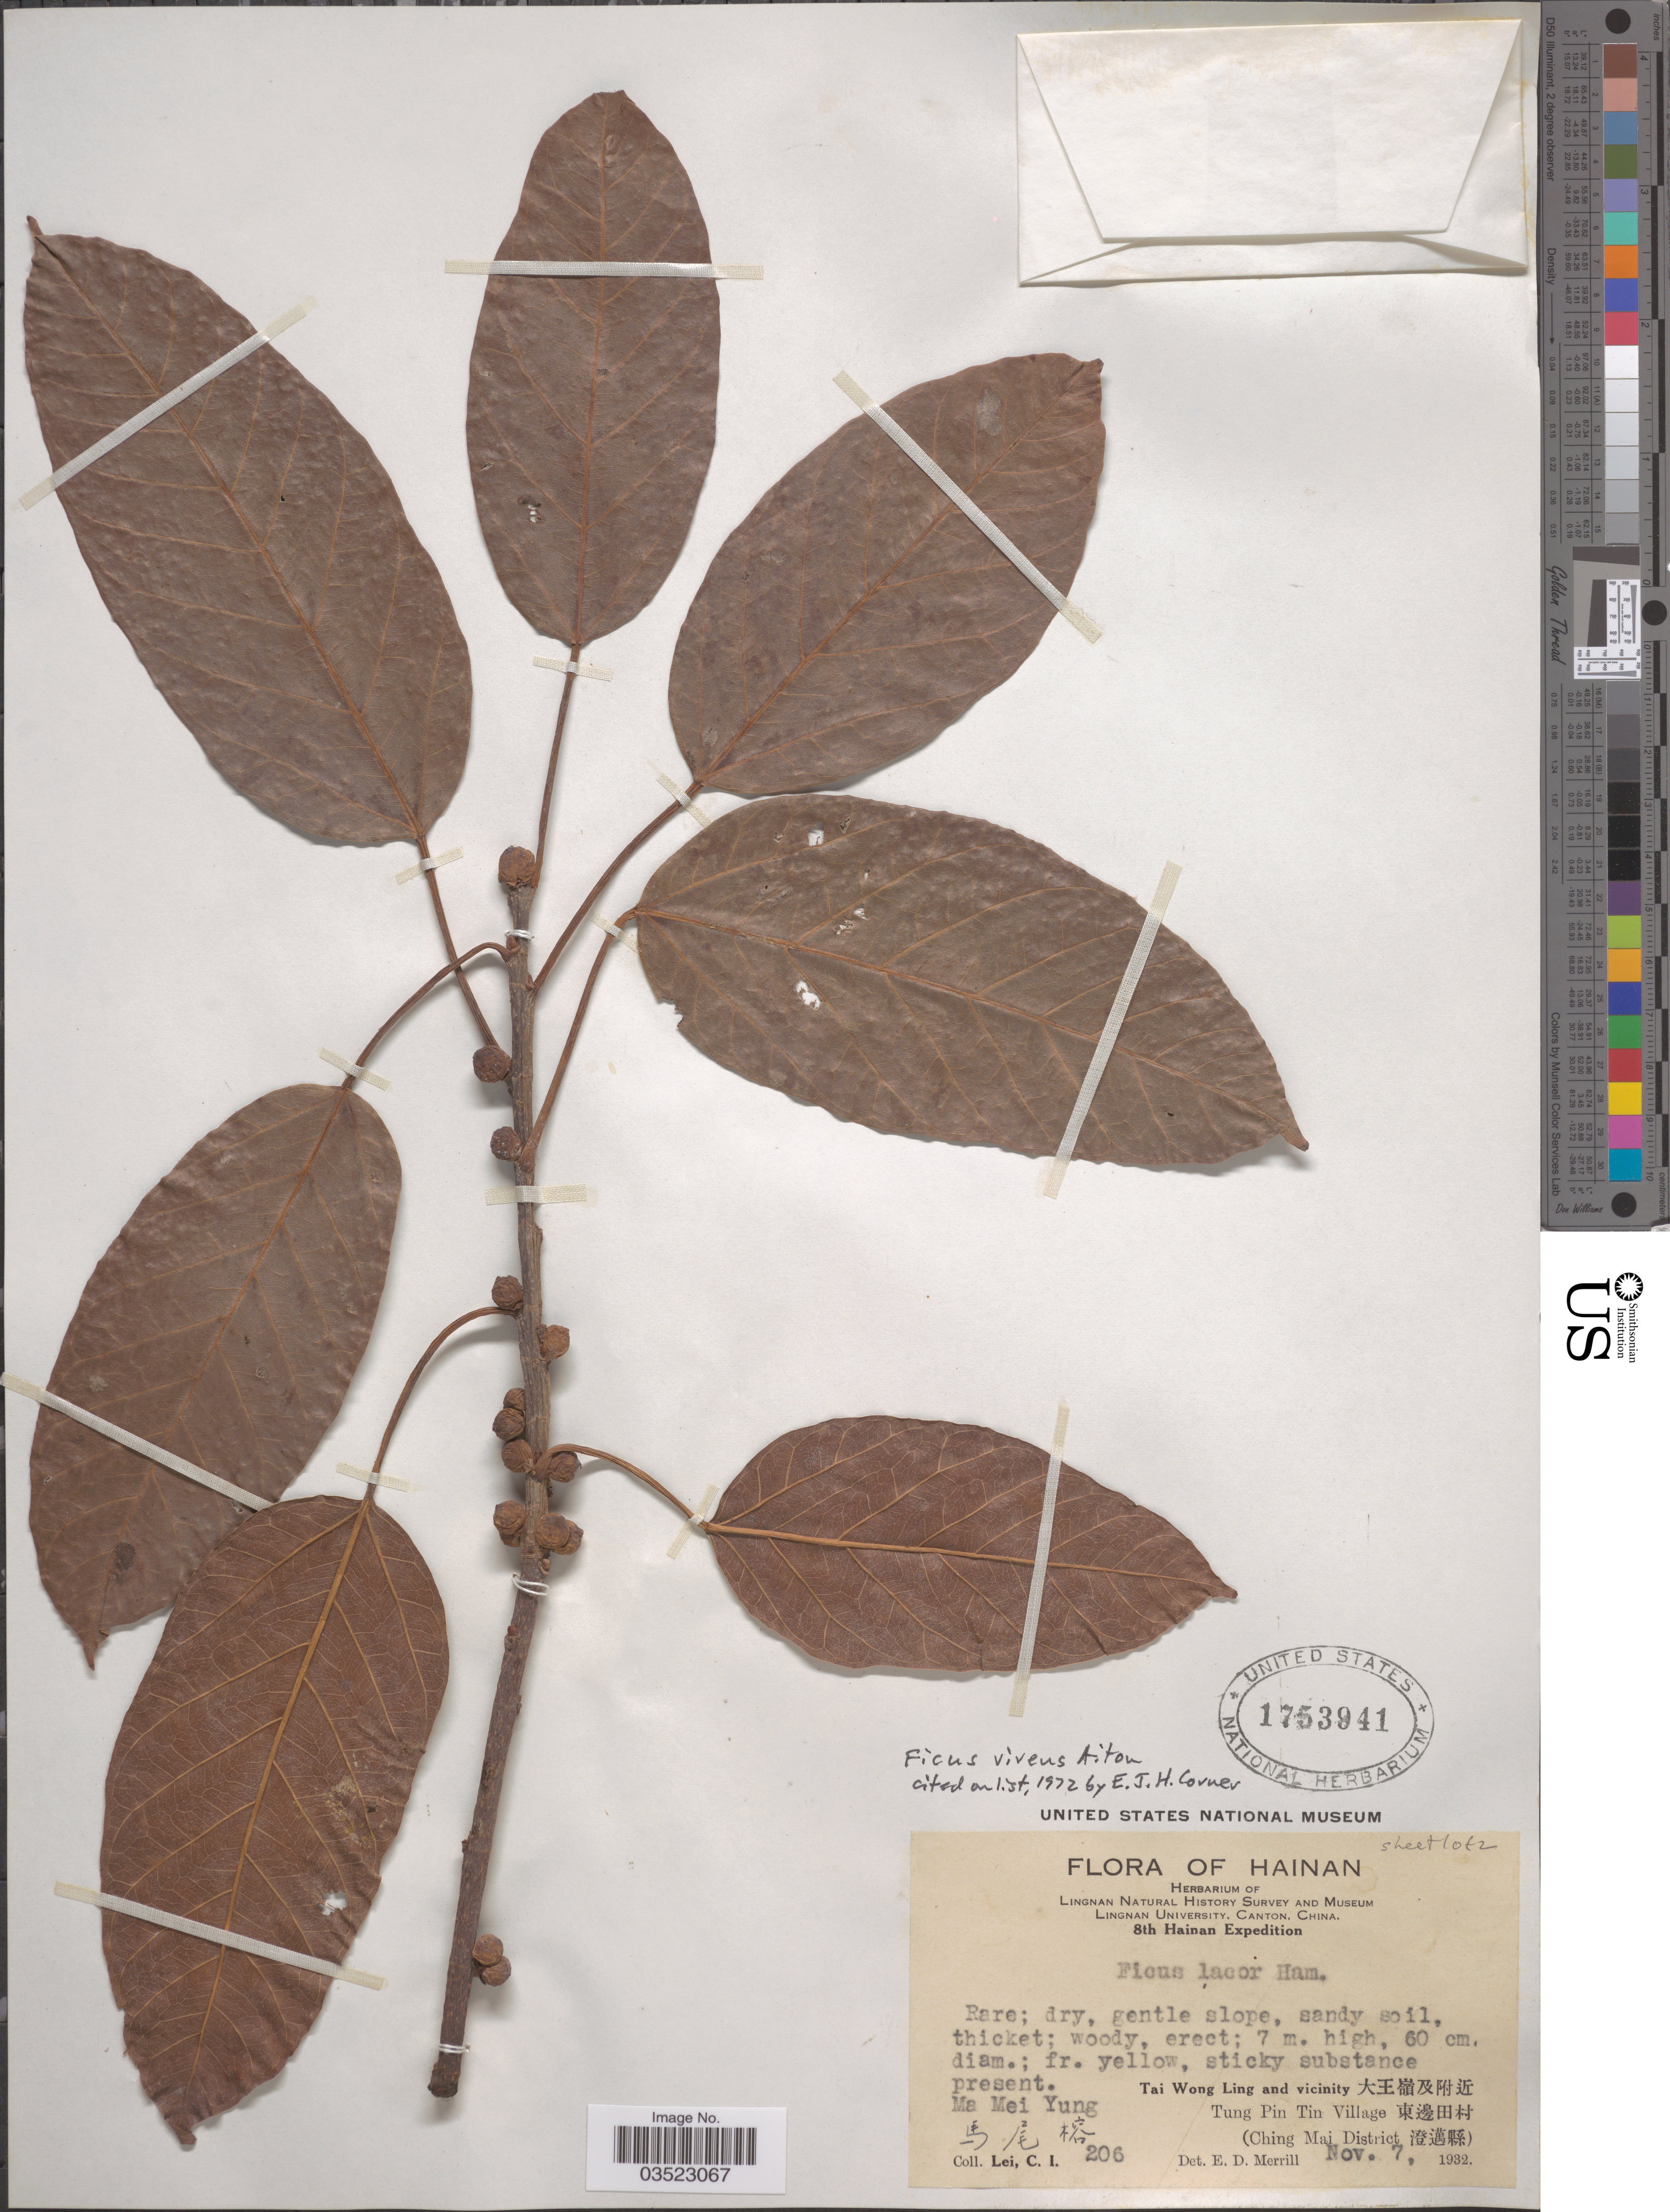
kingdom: Plantae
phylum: Tracheophyta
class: Magnoliopsida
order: Rosales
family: Moraceae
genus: Ficus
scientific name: Ficus virens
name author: Aiton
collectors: C. I. Lei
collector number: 206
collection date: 1932-11-07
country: China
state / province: Hainan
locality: Lingnan Natural History Survey and Museum Lingnan University. 8th Hainan E[Foreign script]pedition. Tai Wong Ling and vicinity [Foreign script] Tung Pin Tin Village [Foreign script] (Ching Mai District [Foreign script]). Ma Mei Yung.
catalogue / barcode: US 1753941